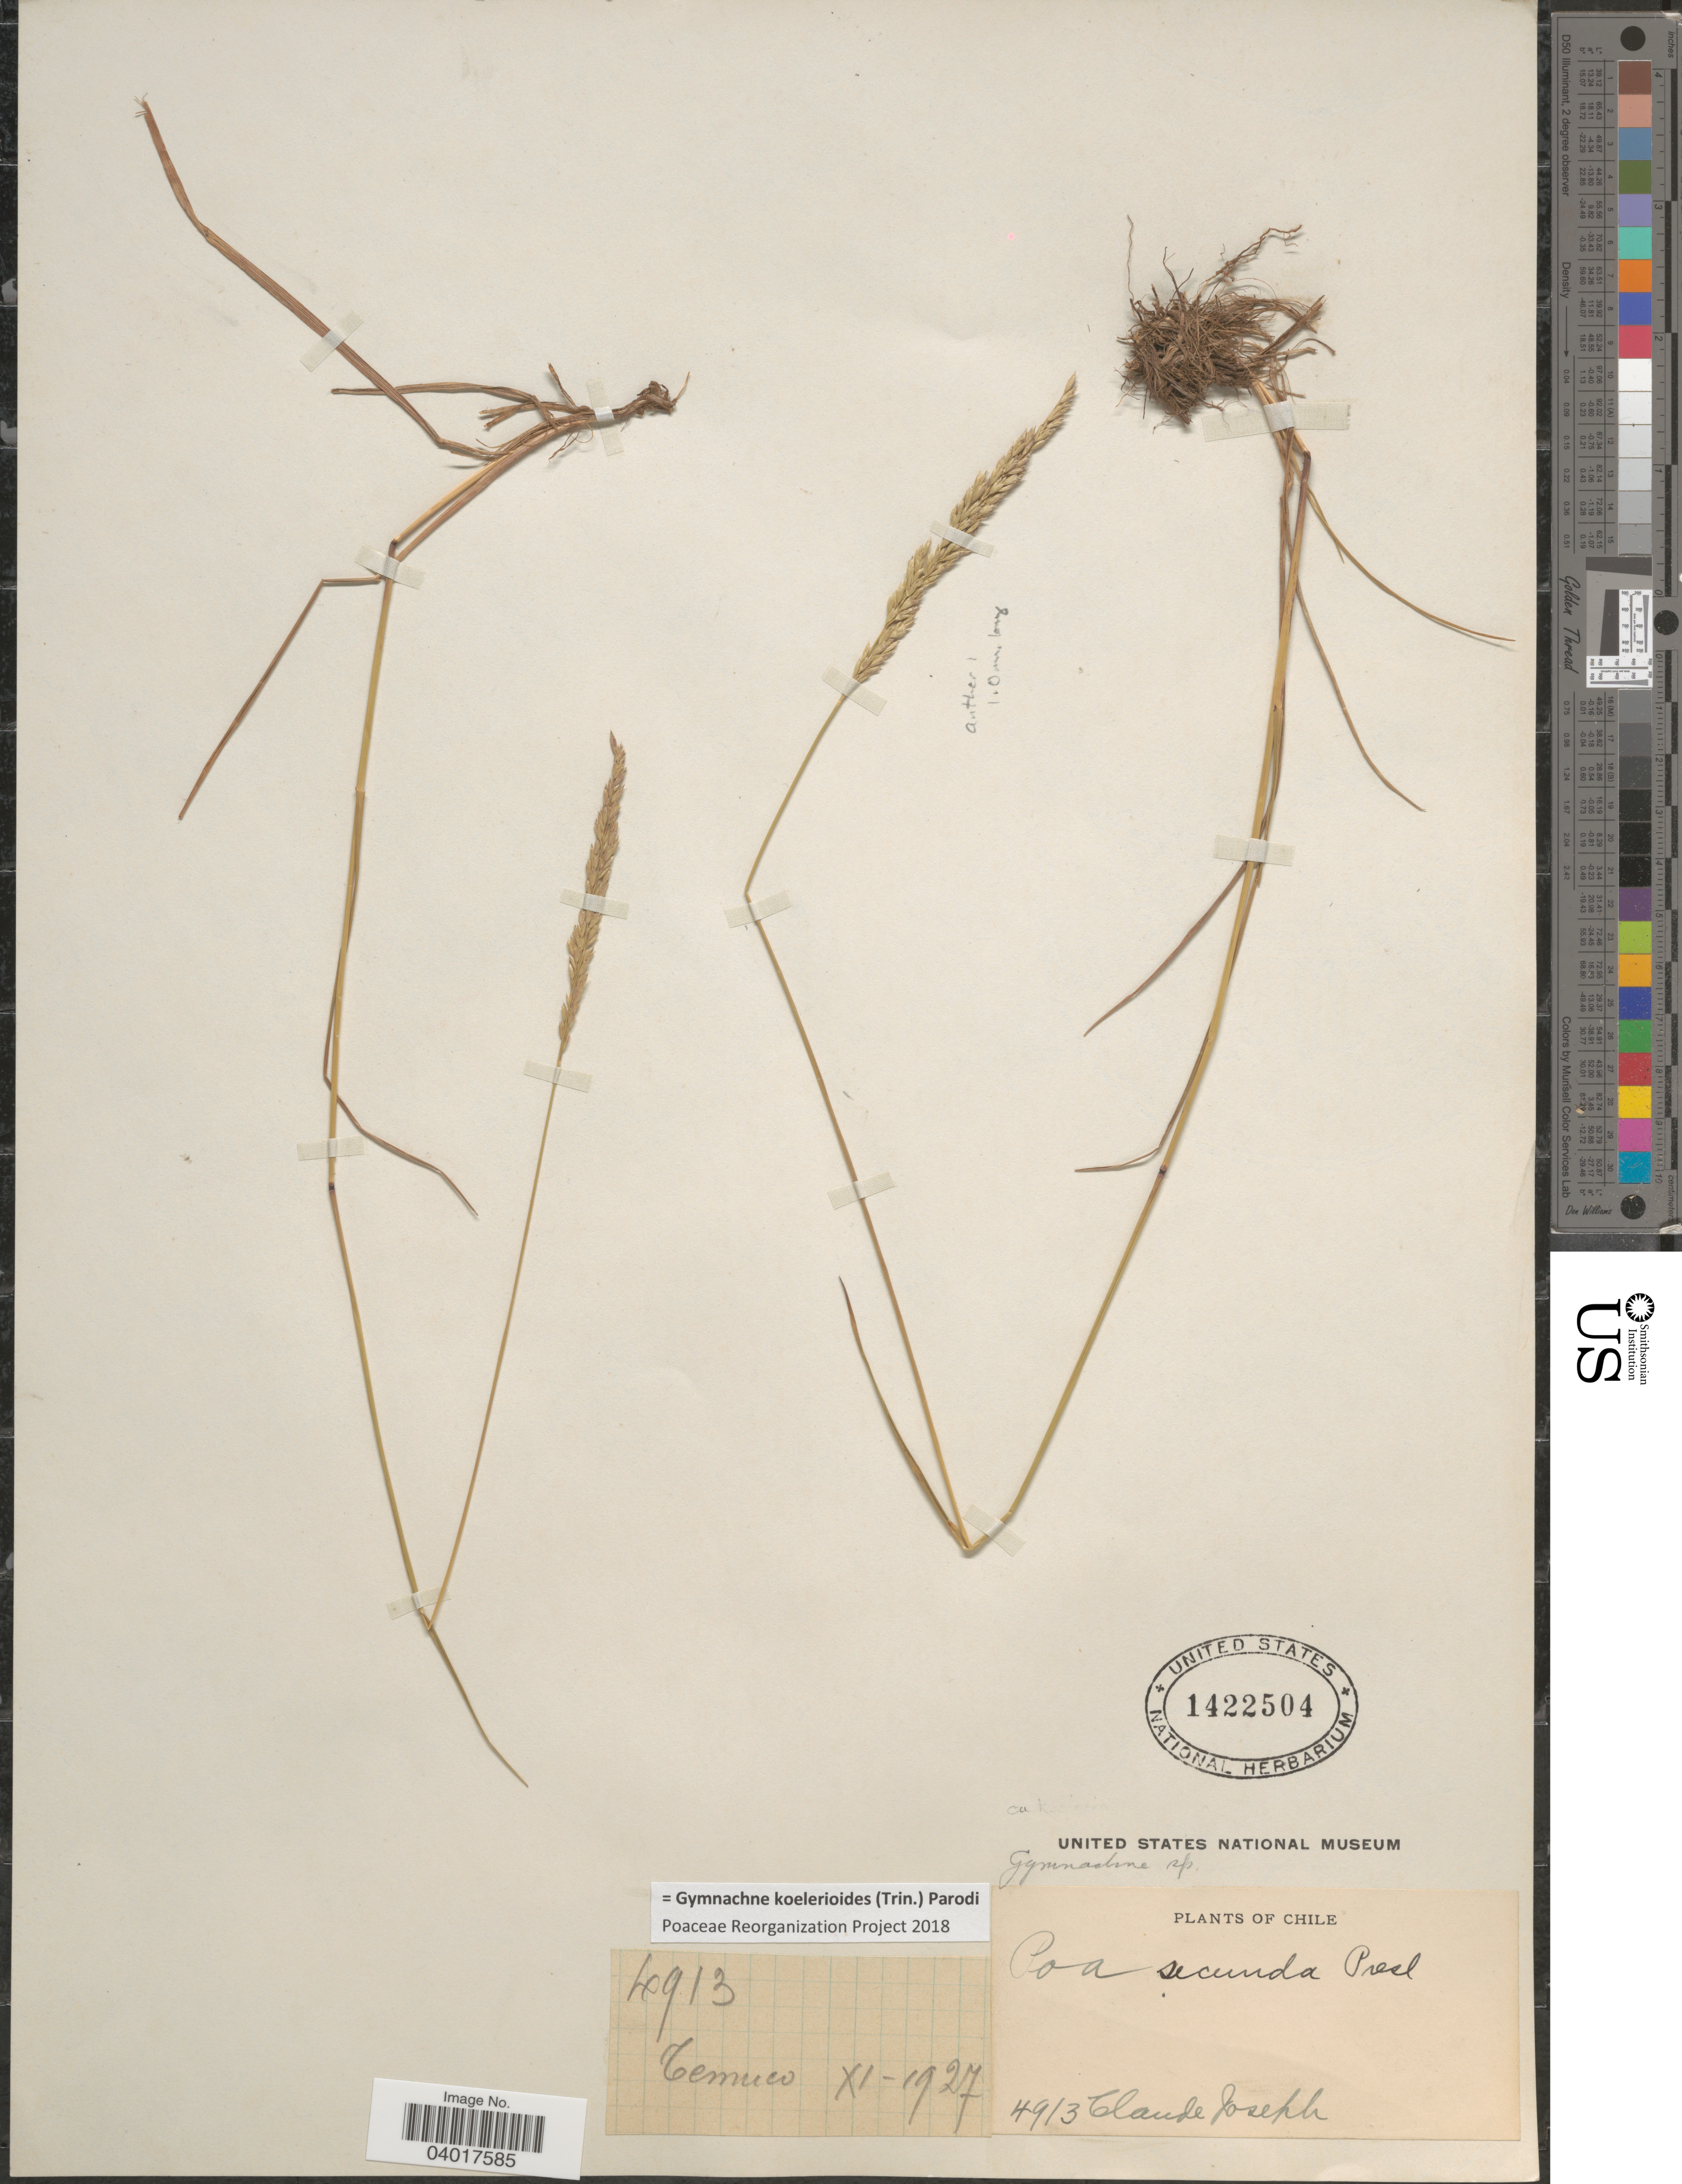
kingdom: Plantae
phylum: Tracheophyta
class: Liliopsida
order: Poales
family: Poaceae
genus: Rhombolytrum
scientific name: Rhombolytrum koelerioides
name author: (Trin.) L.N. Silva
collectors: Bro. Claude-Joseph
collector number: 4913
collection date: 1927-11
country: Chile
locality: Temuco.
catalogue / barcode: US 1422504